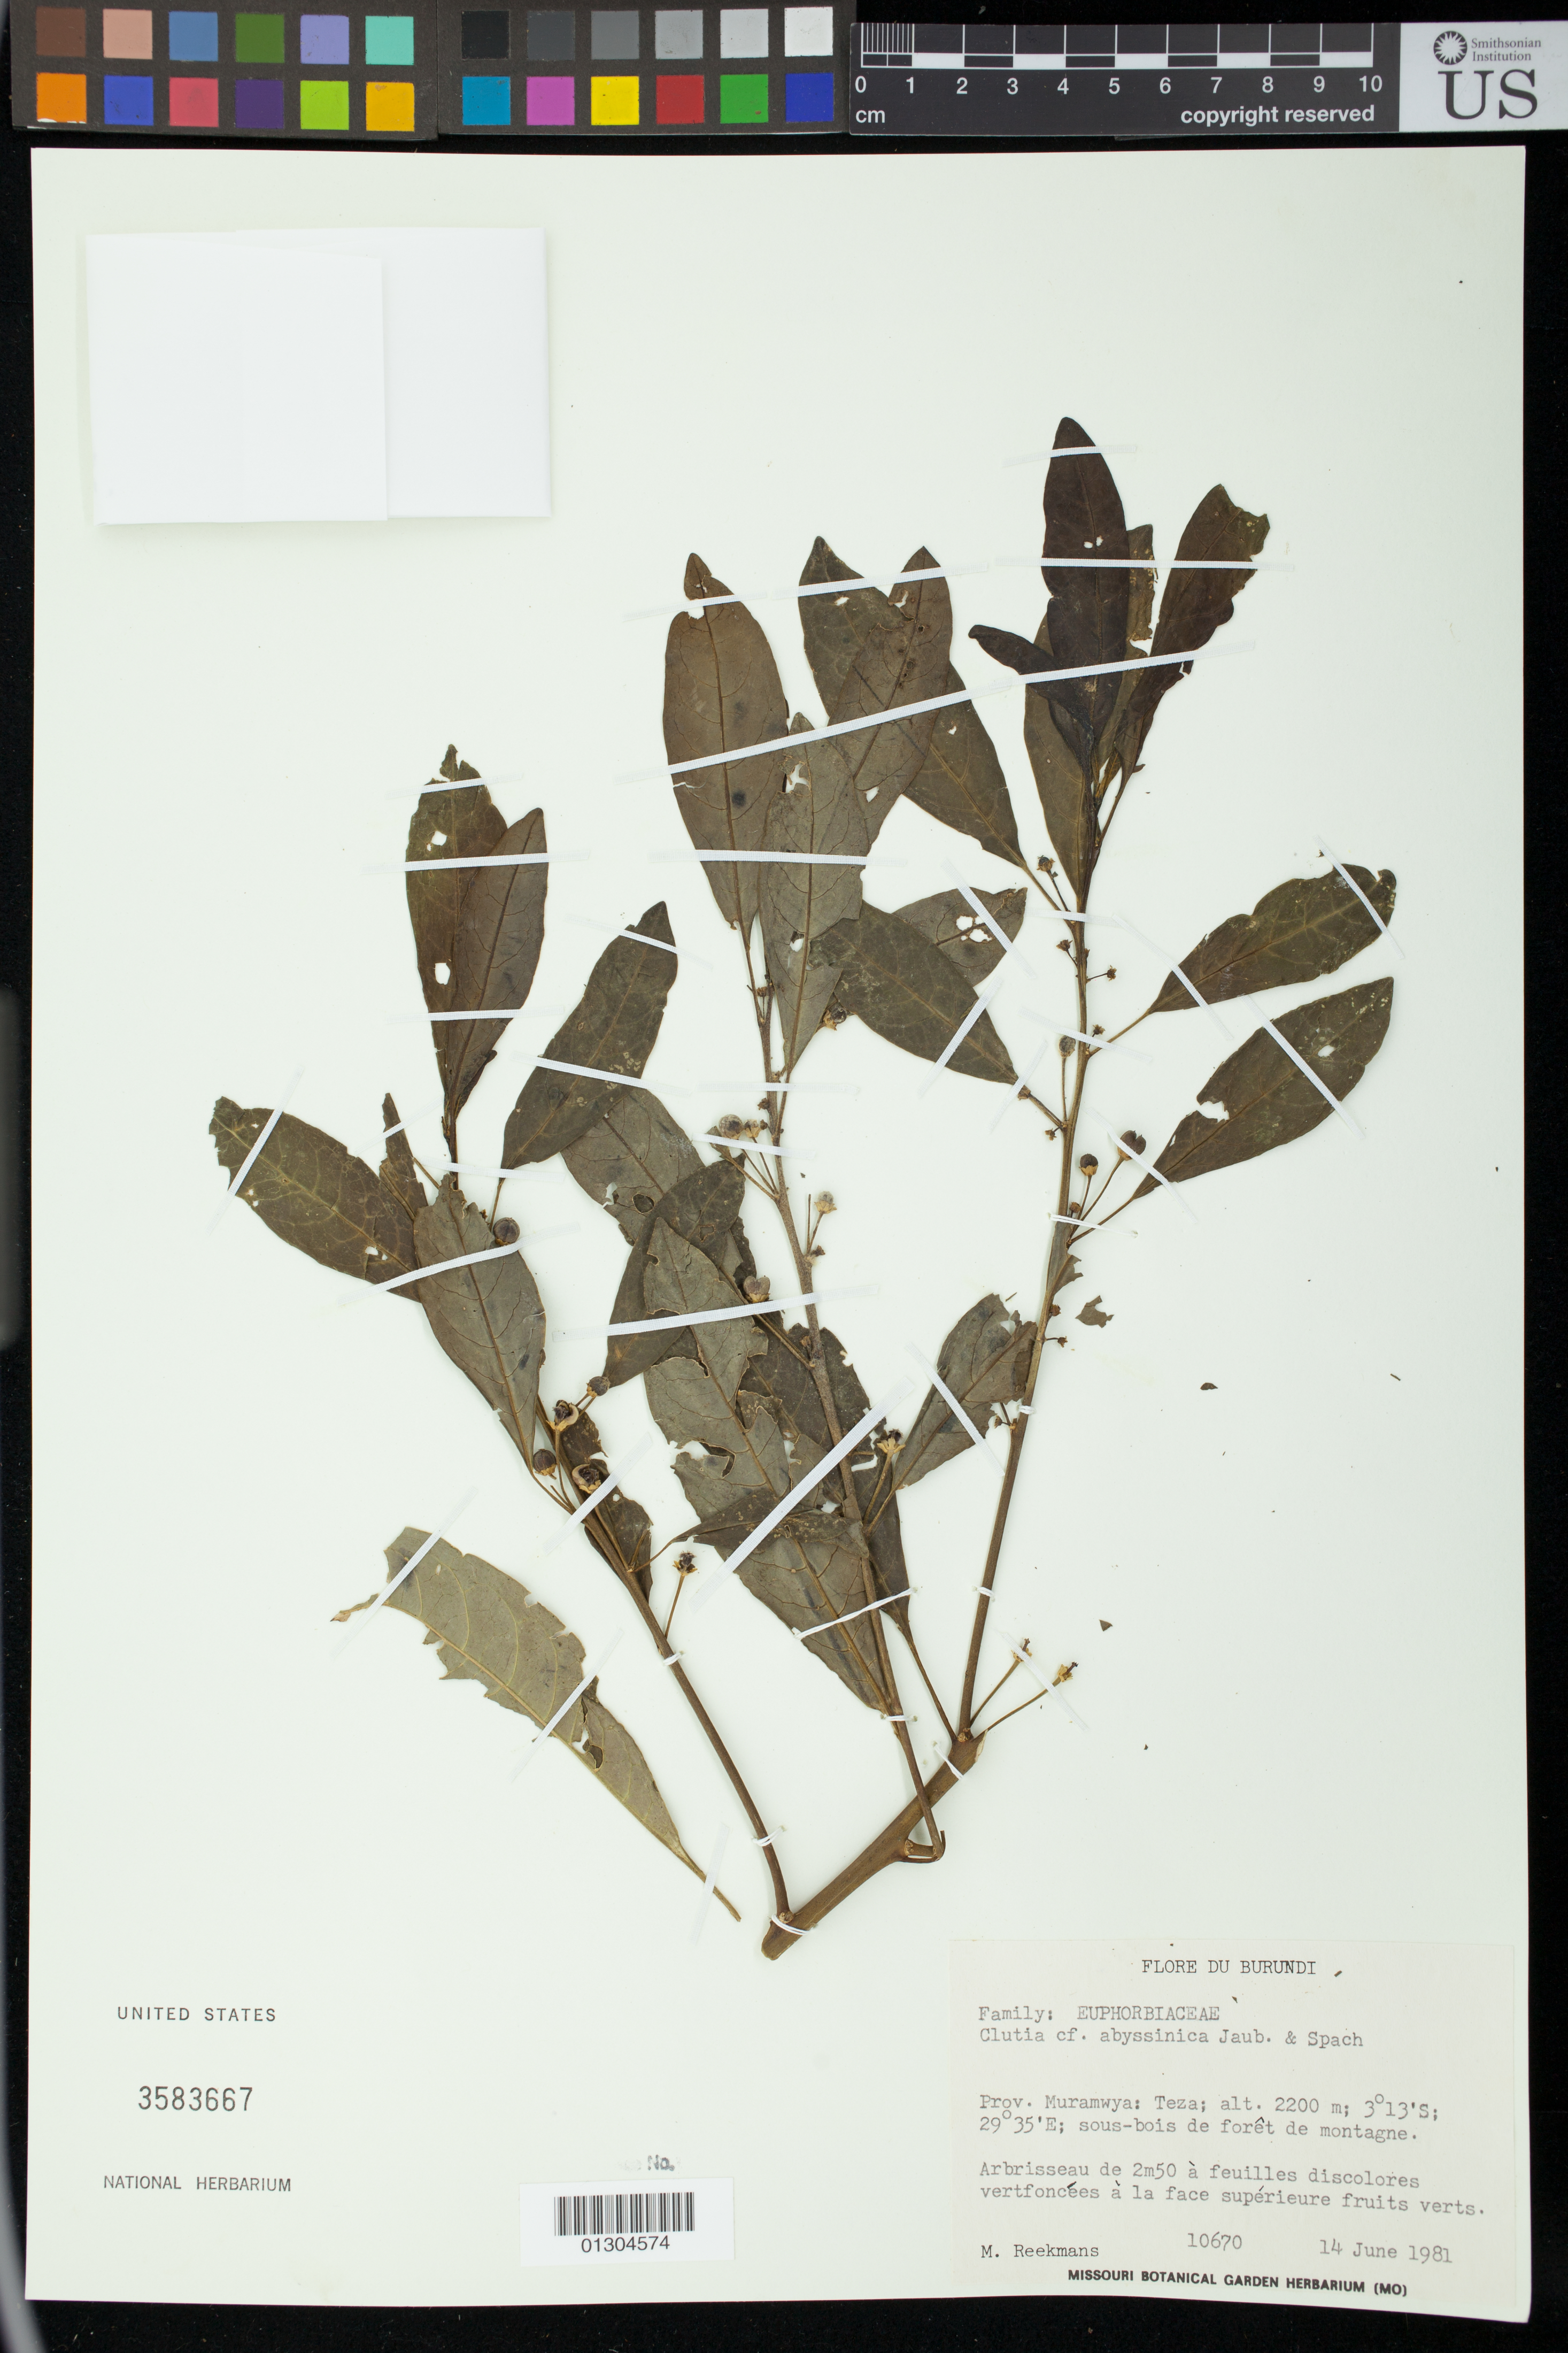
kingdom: Plantae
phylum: Tracheophyta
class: Magnoliopsida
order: Malpighiales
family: Peraceae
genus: Clutia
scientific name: Clutia abyssinica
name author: Jaub. & Spach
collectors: M. Reekmans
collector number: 10670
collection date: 1981-06-14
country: Burundi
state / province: Muramvya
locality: Prov. Muramwya [Muramvya]: Teza; sous-bois de forêt de montagne.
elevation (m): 2200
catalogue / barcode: US 3583667